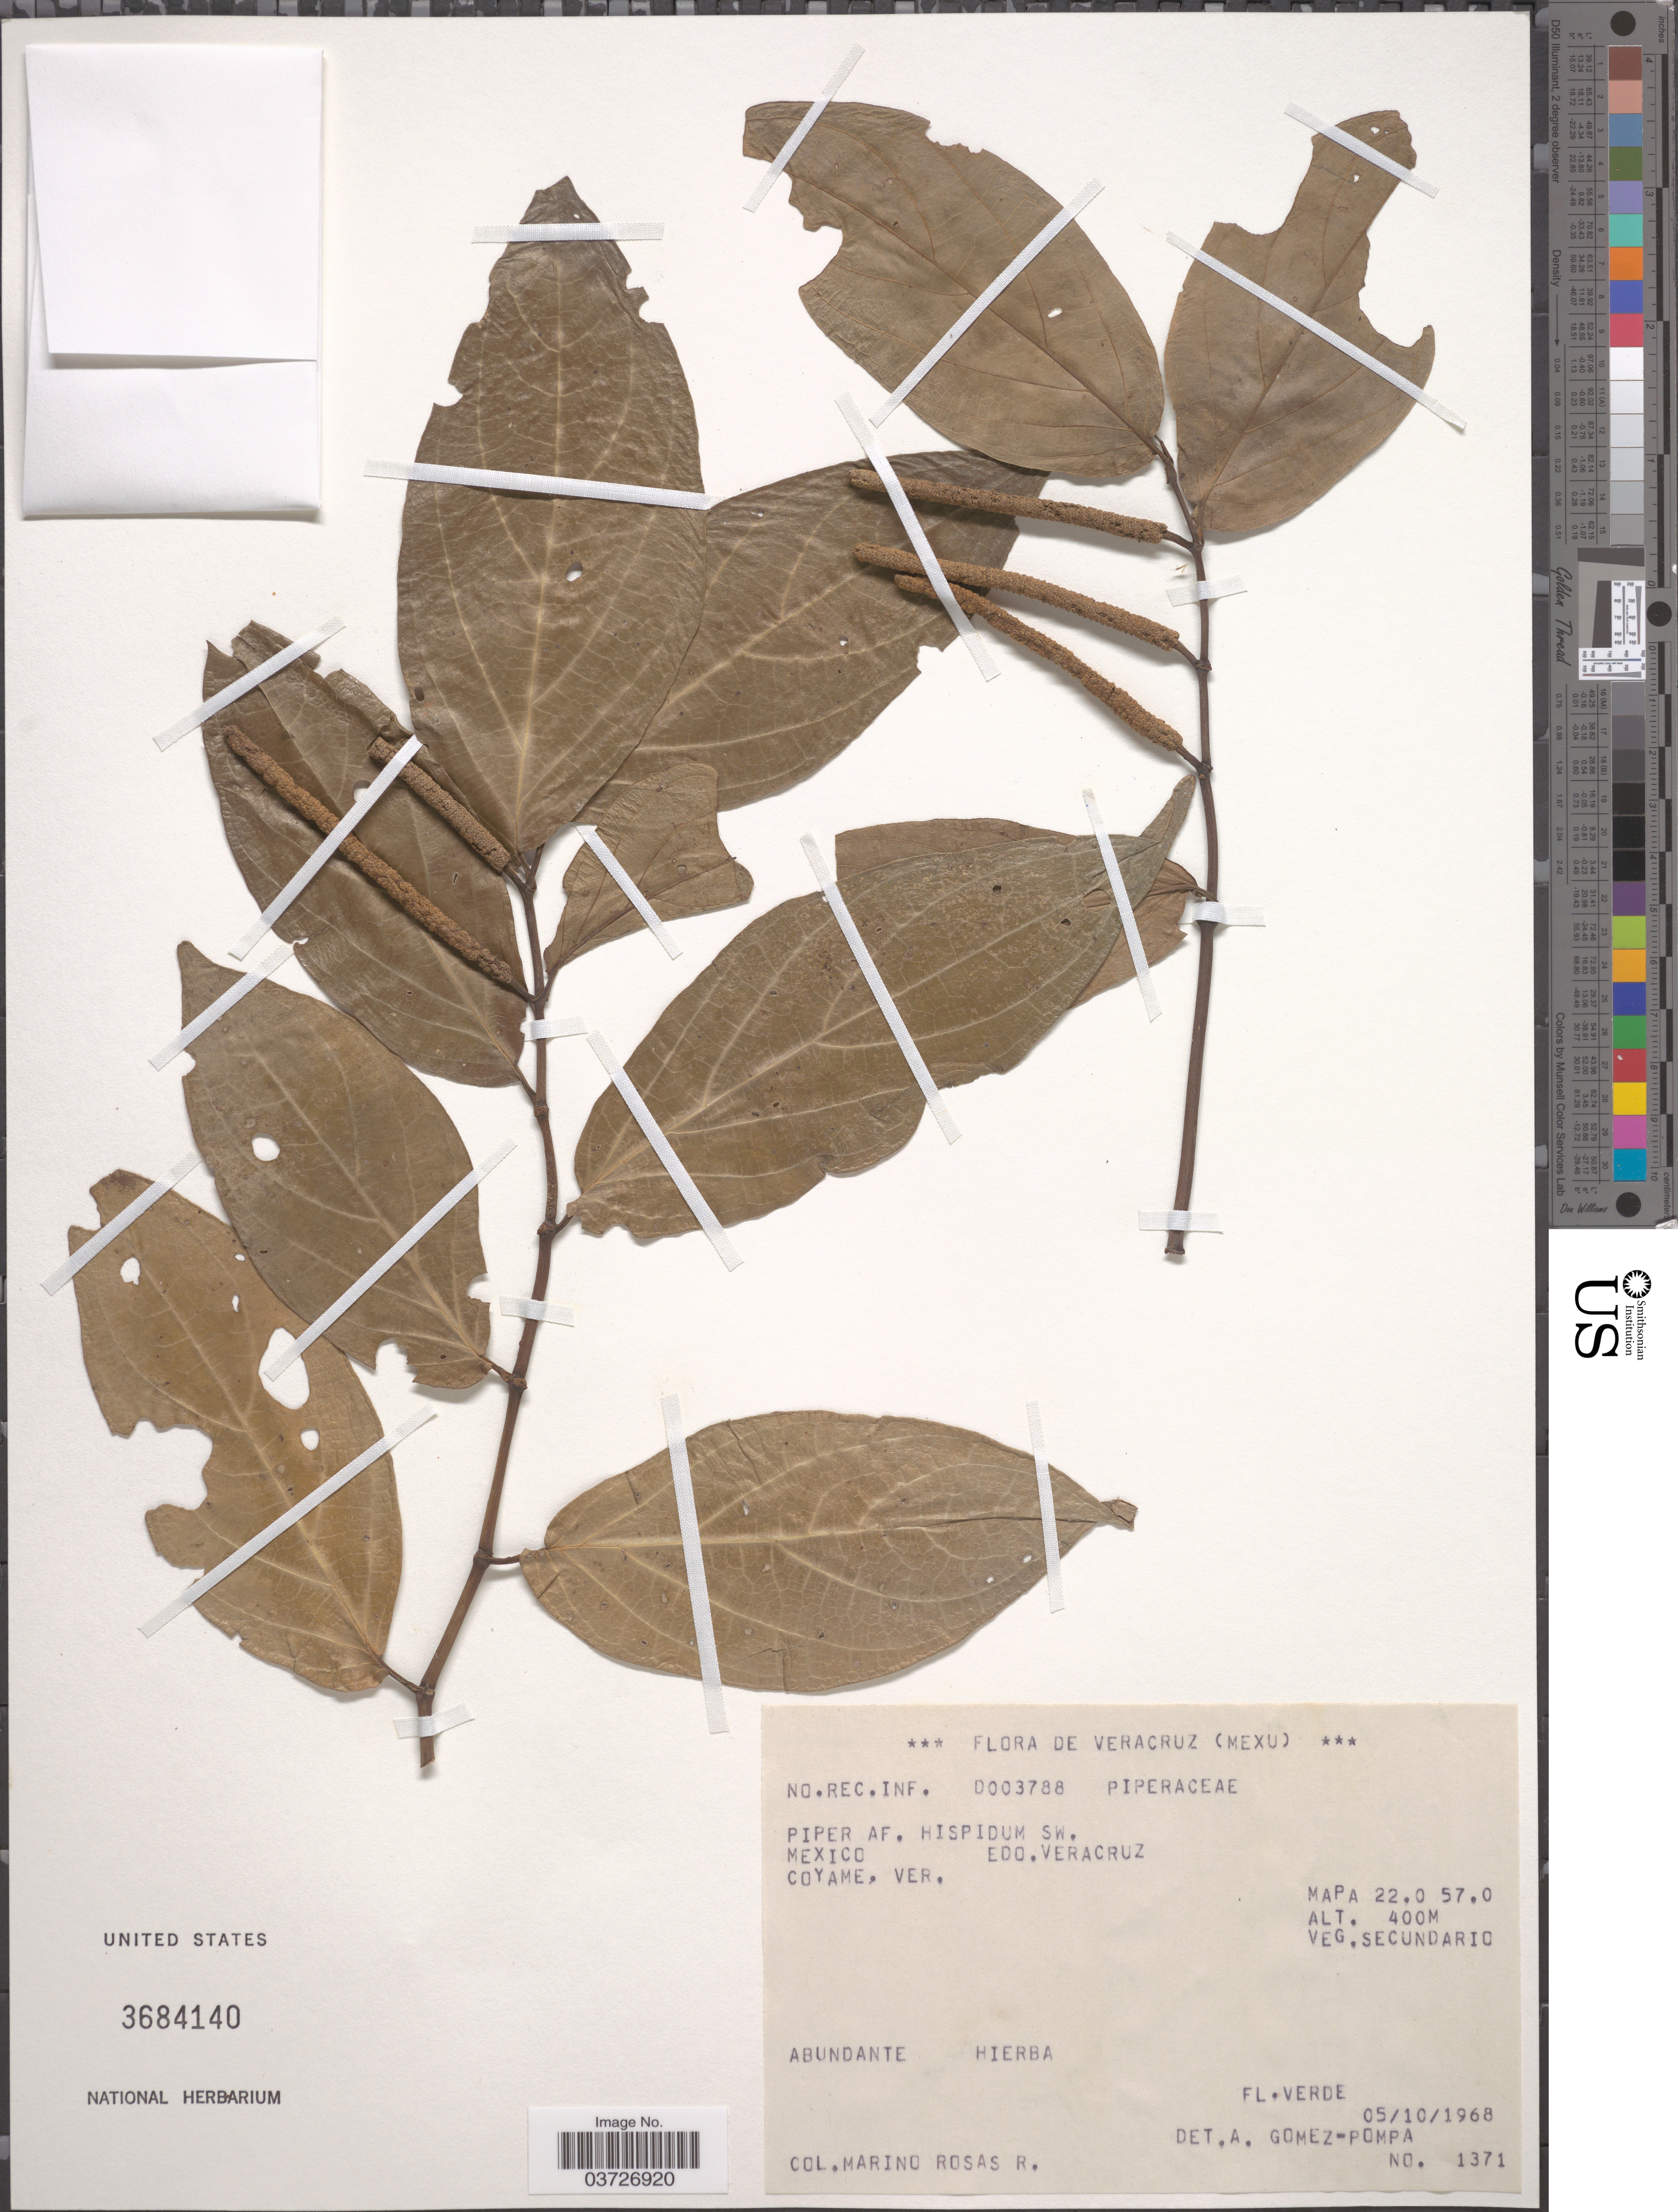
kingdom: Plantae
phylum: Tracheophyta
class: Magnoliopsida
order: Piperales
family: Piperaceae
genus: Piper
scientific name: Piper hispidum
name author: Sw.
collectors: M. Rosas R.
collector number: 1371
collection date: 1968-10-05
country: Mexico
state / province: Veracruz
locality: Edo. Veracruz. Coyame, Ver. MAPA 22.0 57.0.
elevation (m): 400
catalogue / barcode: US 3684140